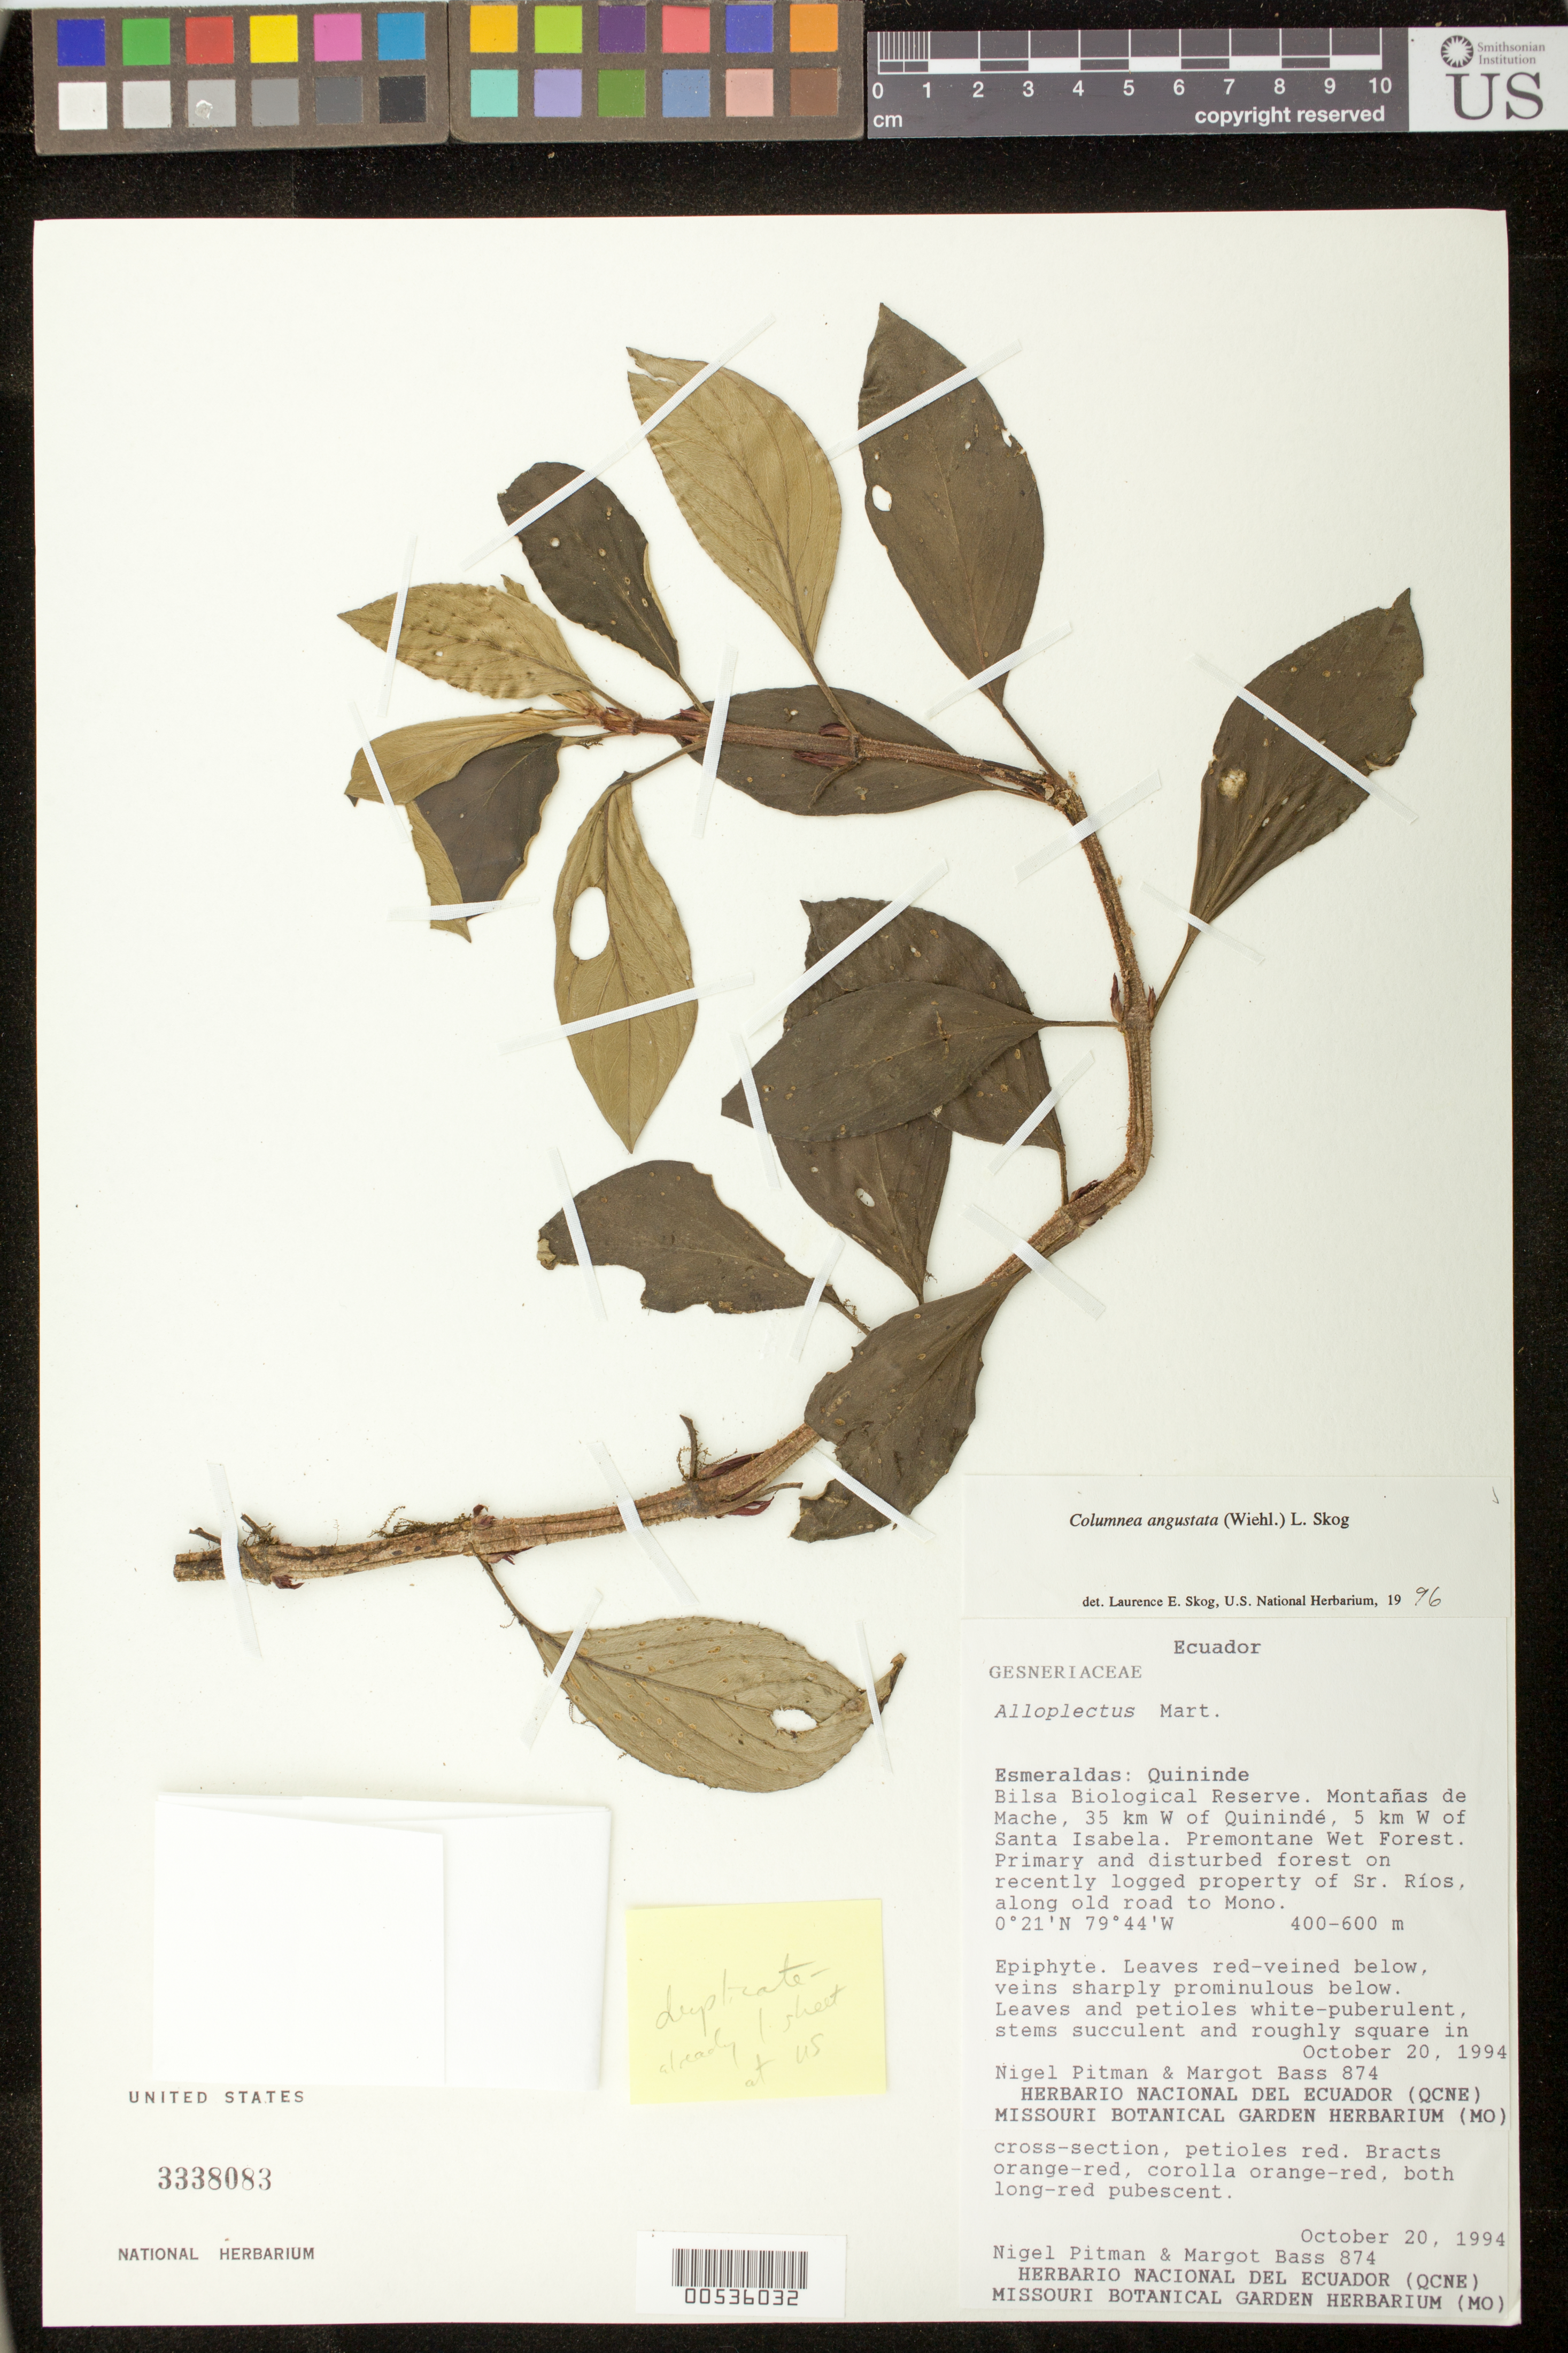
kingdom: Plantae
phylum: Tracheophyta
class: Magnoliopsida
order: Lamiales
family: Gesneriaceae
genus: Columnea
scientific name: Columnea angustata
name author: (Wiehler) L.E. Skog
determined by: Skog, Laurence E.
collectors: N. Pitman & M. Bass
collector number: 874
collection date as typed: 20 Oct 1994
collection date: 1994-10-20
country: Ecuador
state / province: Esmeraldas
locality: Quininde, Bilsa Biological Reserve, Montañas de Mache, 35 km W of Quinindé, 5 km W of Santa Isabela; on property of Sr. Ríos, along old road to Mono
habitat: Premontane wet forest; primary and disturbed forest on recently logged property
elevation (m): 400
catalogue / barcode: US 3338083